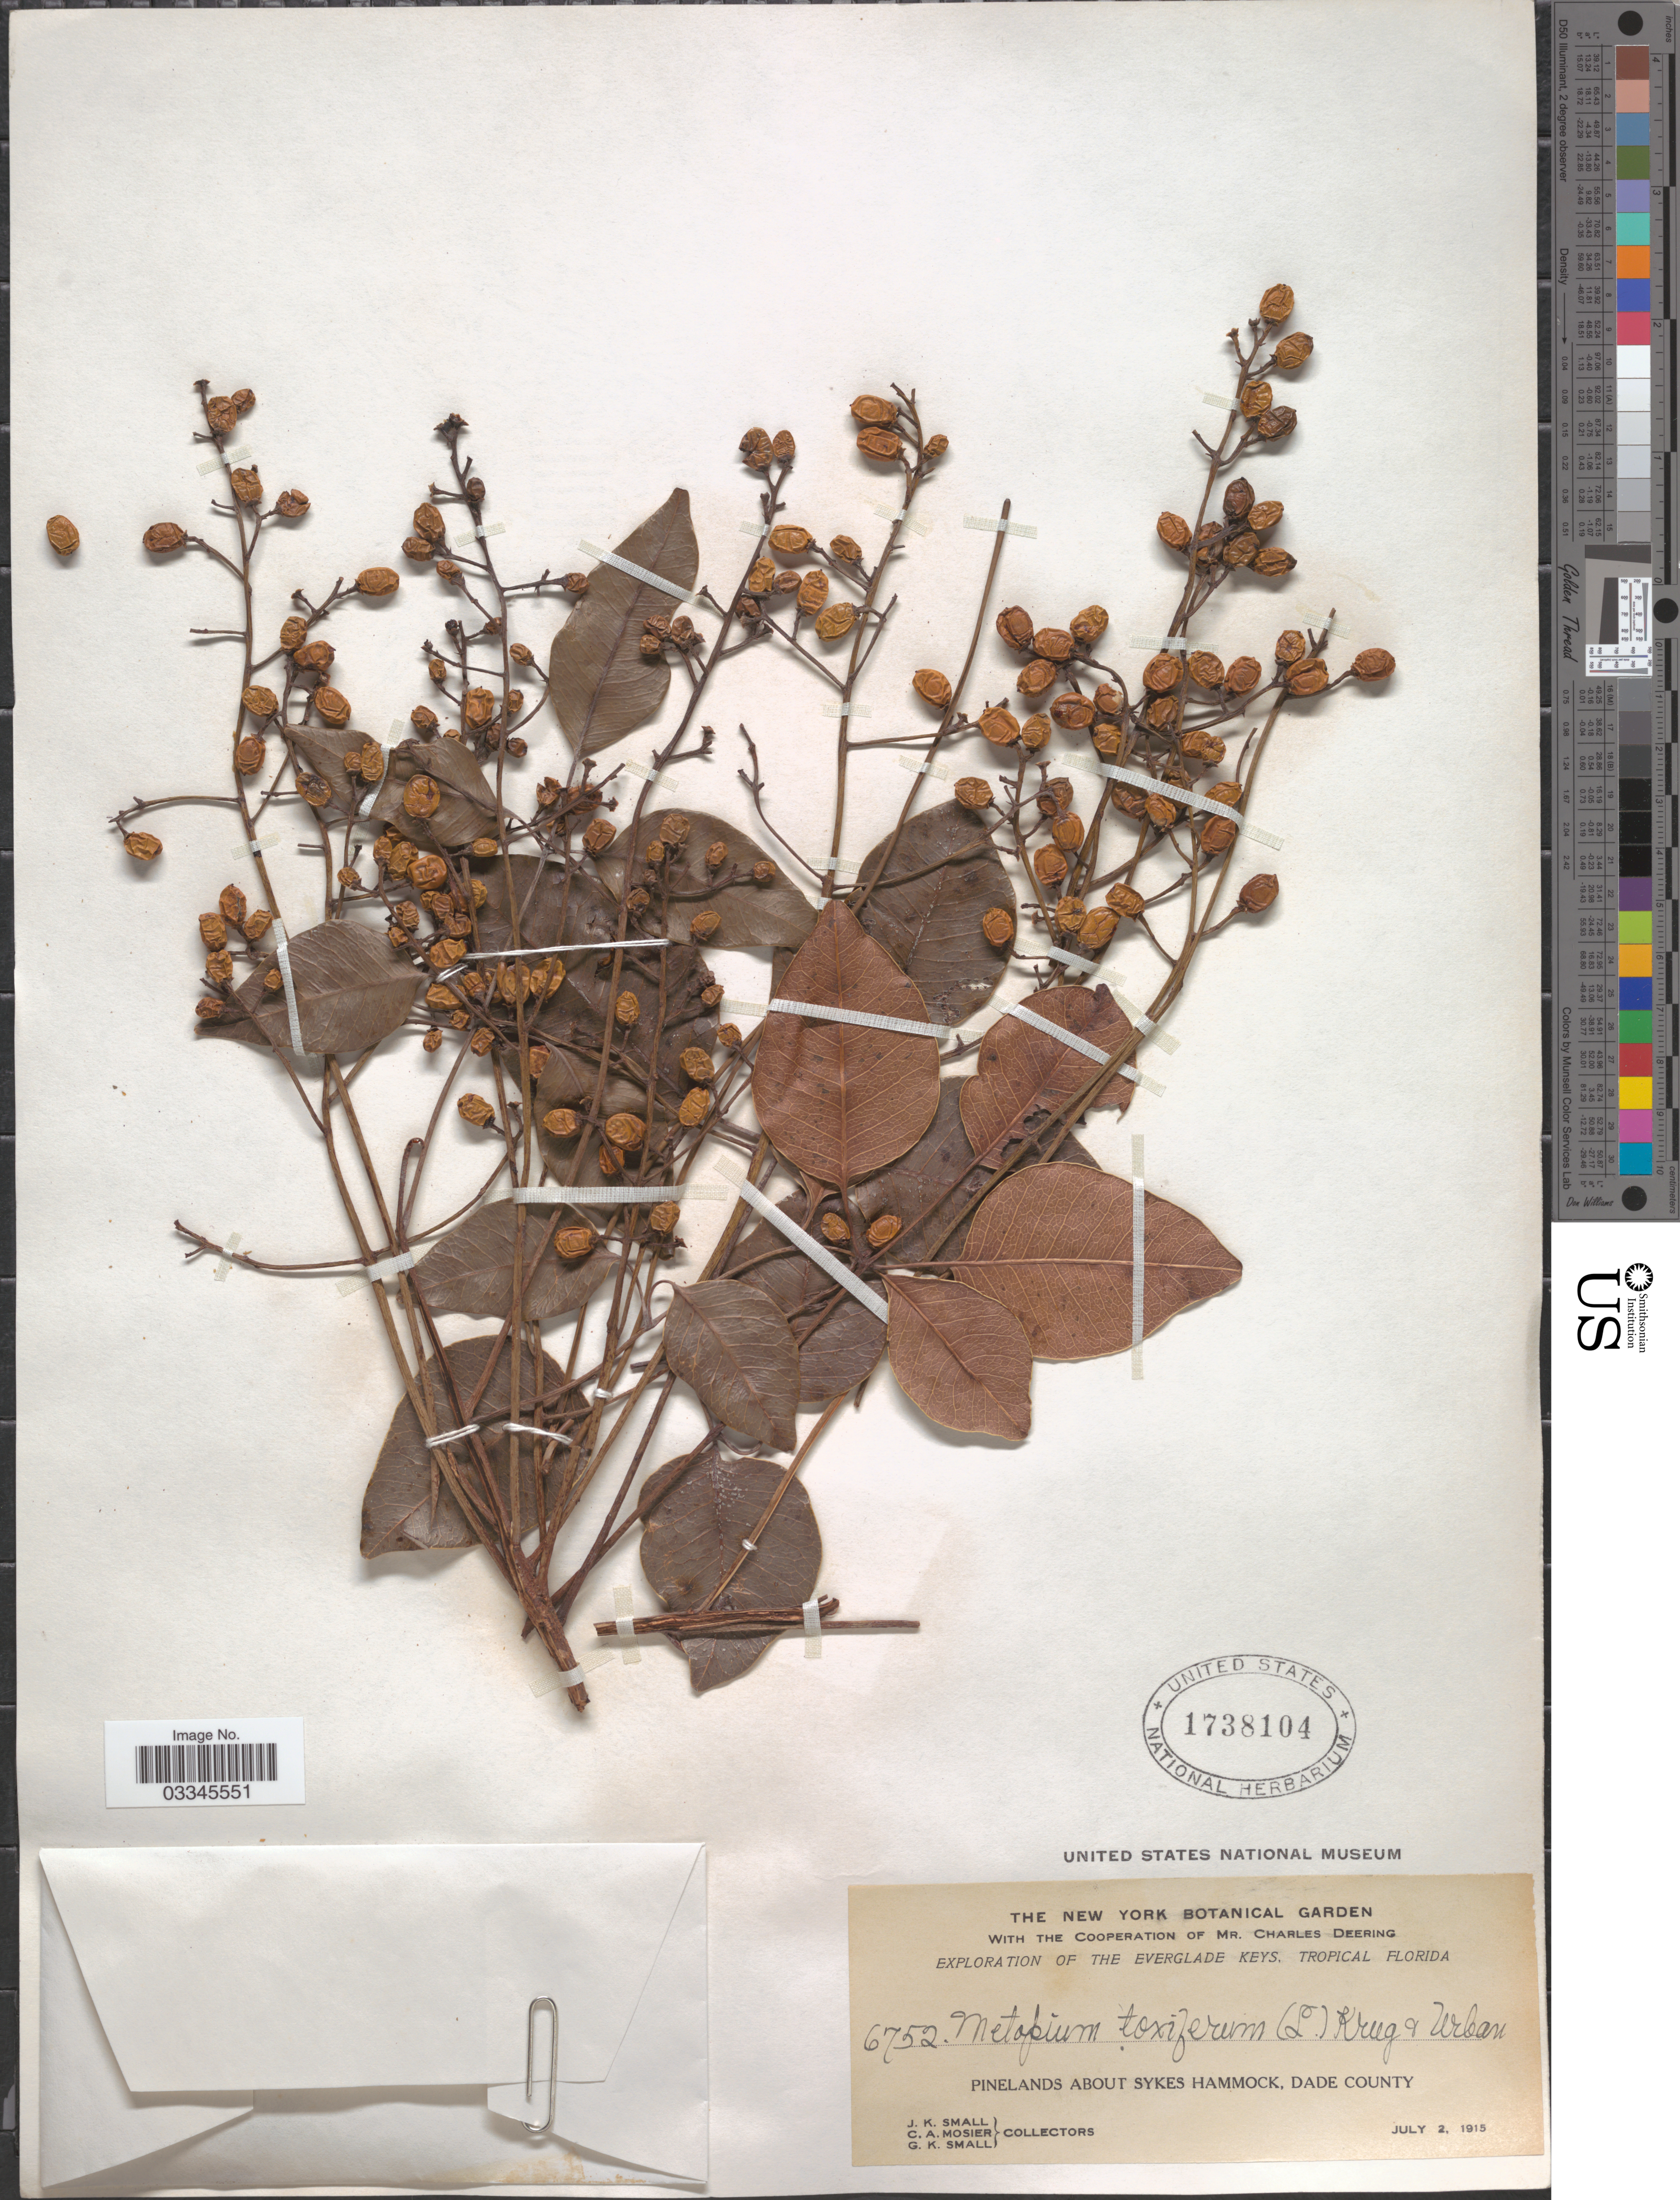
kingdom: Plantae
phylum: Tracheophyta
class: Magnoliopsida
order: Sapindales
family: Anacardiaceae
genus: Metopium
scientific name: Metopium toxiferum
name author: (L.) Krug & Urb.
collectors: J. K. Small, C. A. Mosier & G. K. Small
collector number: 6752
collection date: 1915-07-02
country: United States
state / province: Florida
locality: The Everglades Keys, Tropical Florida. Pinelands about Sykes Hammock, Dade County.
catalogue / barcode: US 1738104